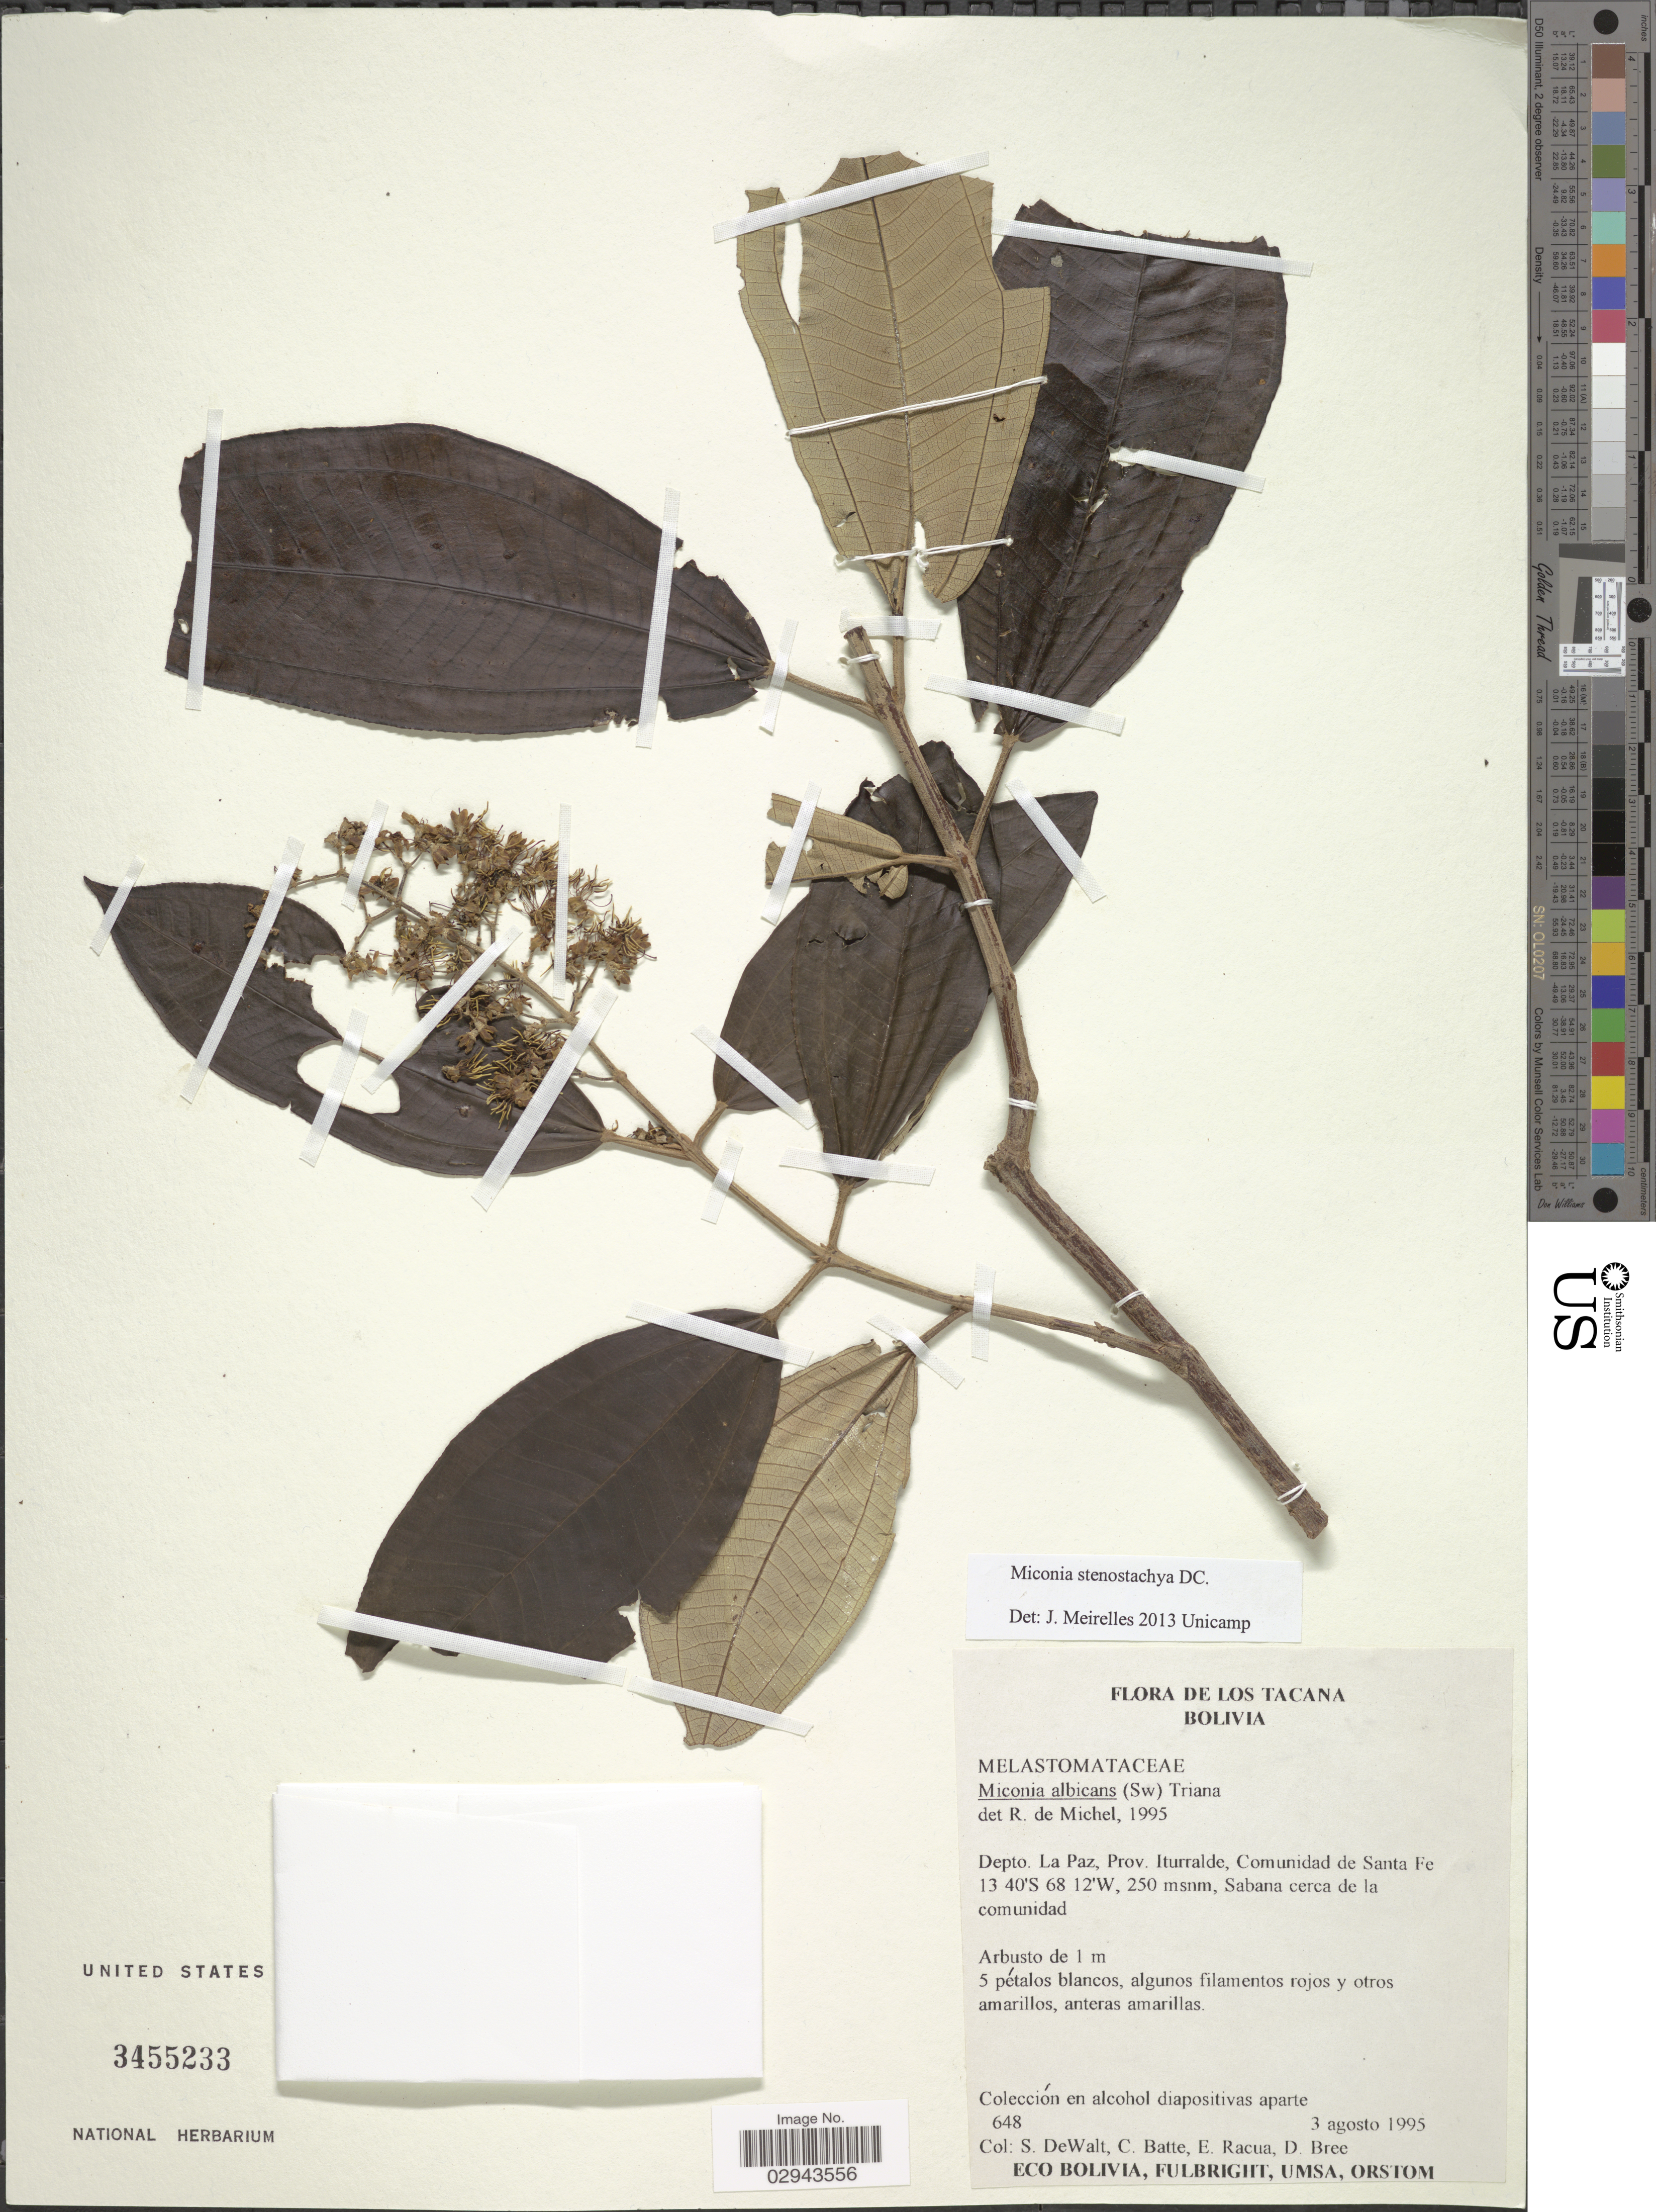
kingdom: Plantae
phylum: Tracheophyta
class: Magnoliopsida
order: Myrtales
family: Melastomataceae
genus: Miconia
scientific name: Miconia stenostachya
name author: DC.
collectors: S. DeWalt, C. Batte, E. Racua & D. Bree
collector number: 648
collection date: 1995-08-03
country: Bolivia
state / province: La Paz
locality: Depto. La Paz, Prov. Iturralde, Comunidad de Santa Fe. Sabana cerca de la comunidad.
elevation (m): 250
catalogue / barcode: US 3455233